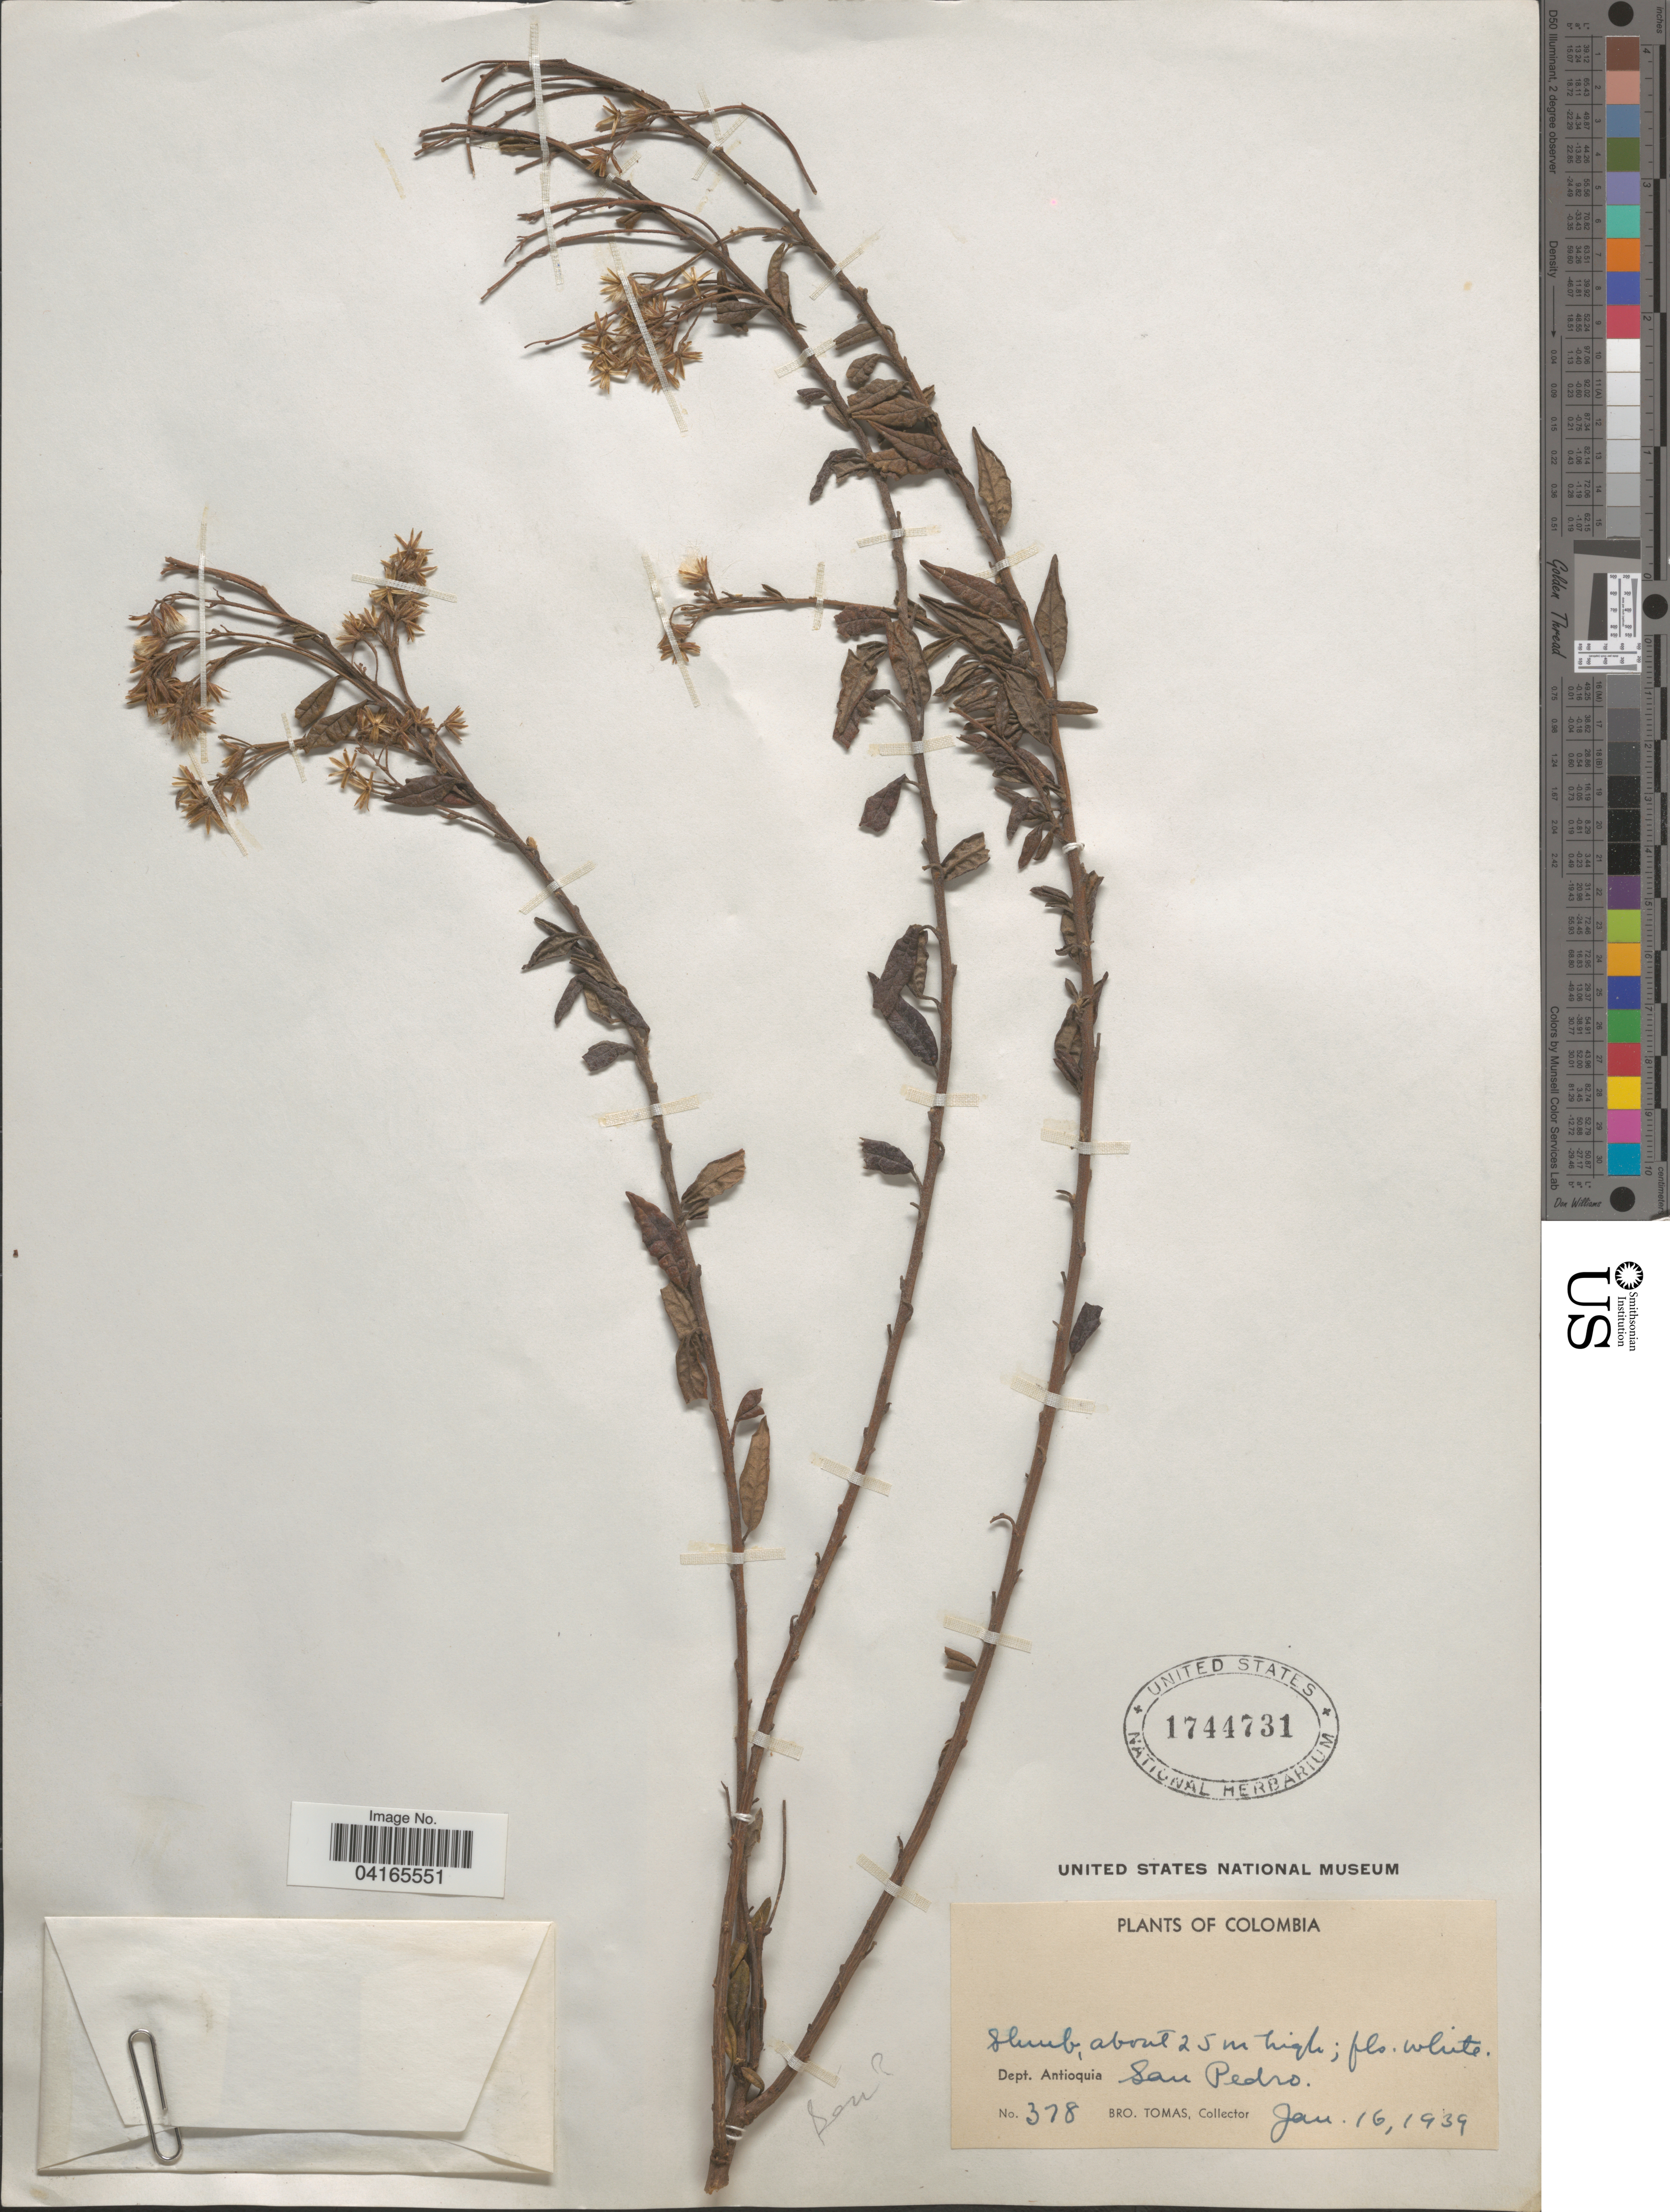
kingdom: Plantae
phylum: Tracheophyta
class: Magnoliopsida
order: Asterales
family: Asteraceae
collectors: B. Tomas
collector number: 378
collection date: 1939-01-16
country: Colombia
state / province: Antioquia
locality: Dept. Antioquia San Pedro.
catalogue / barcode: US 1744731